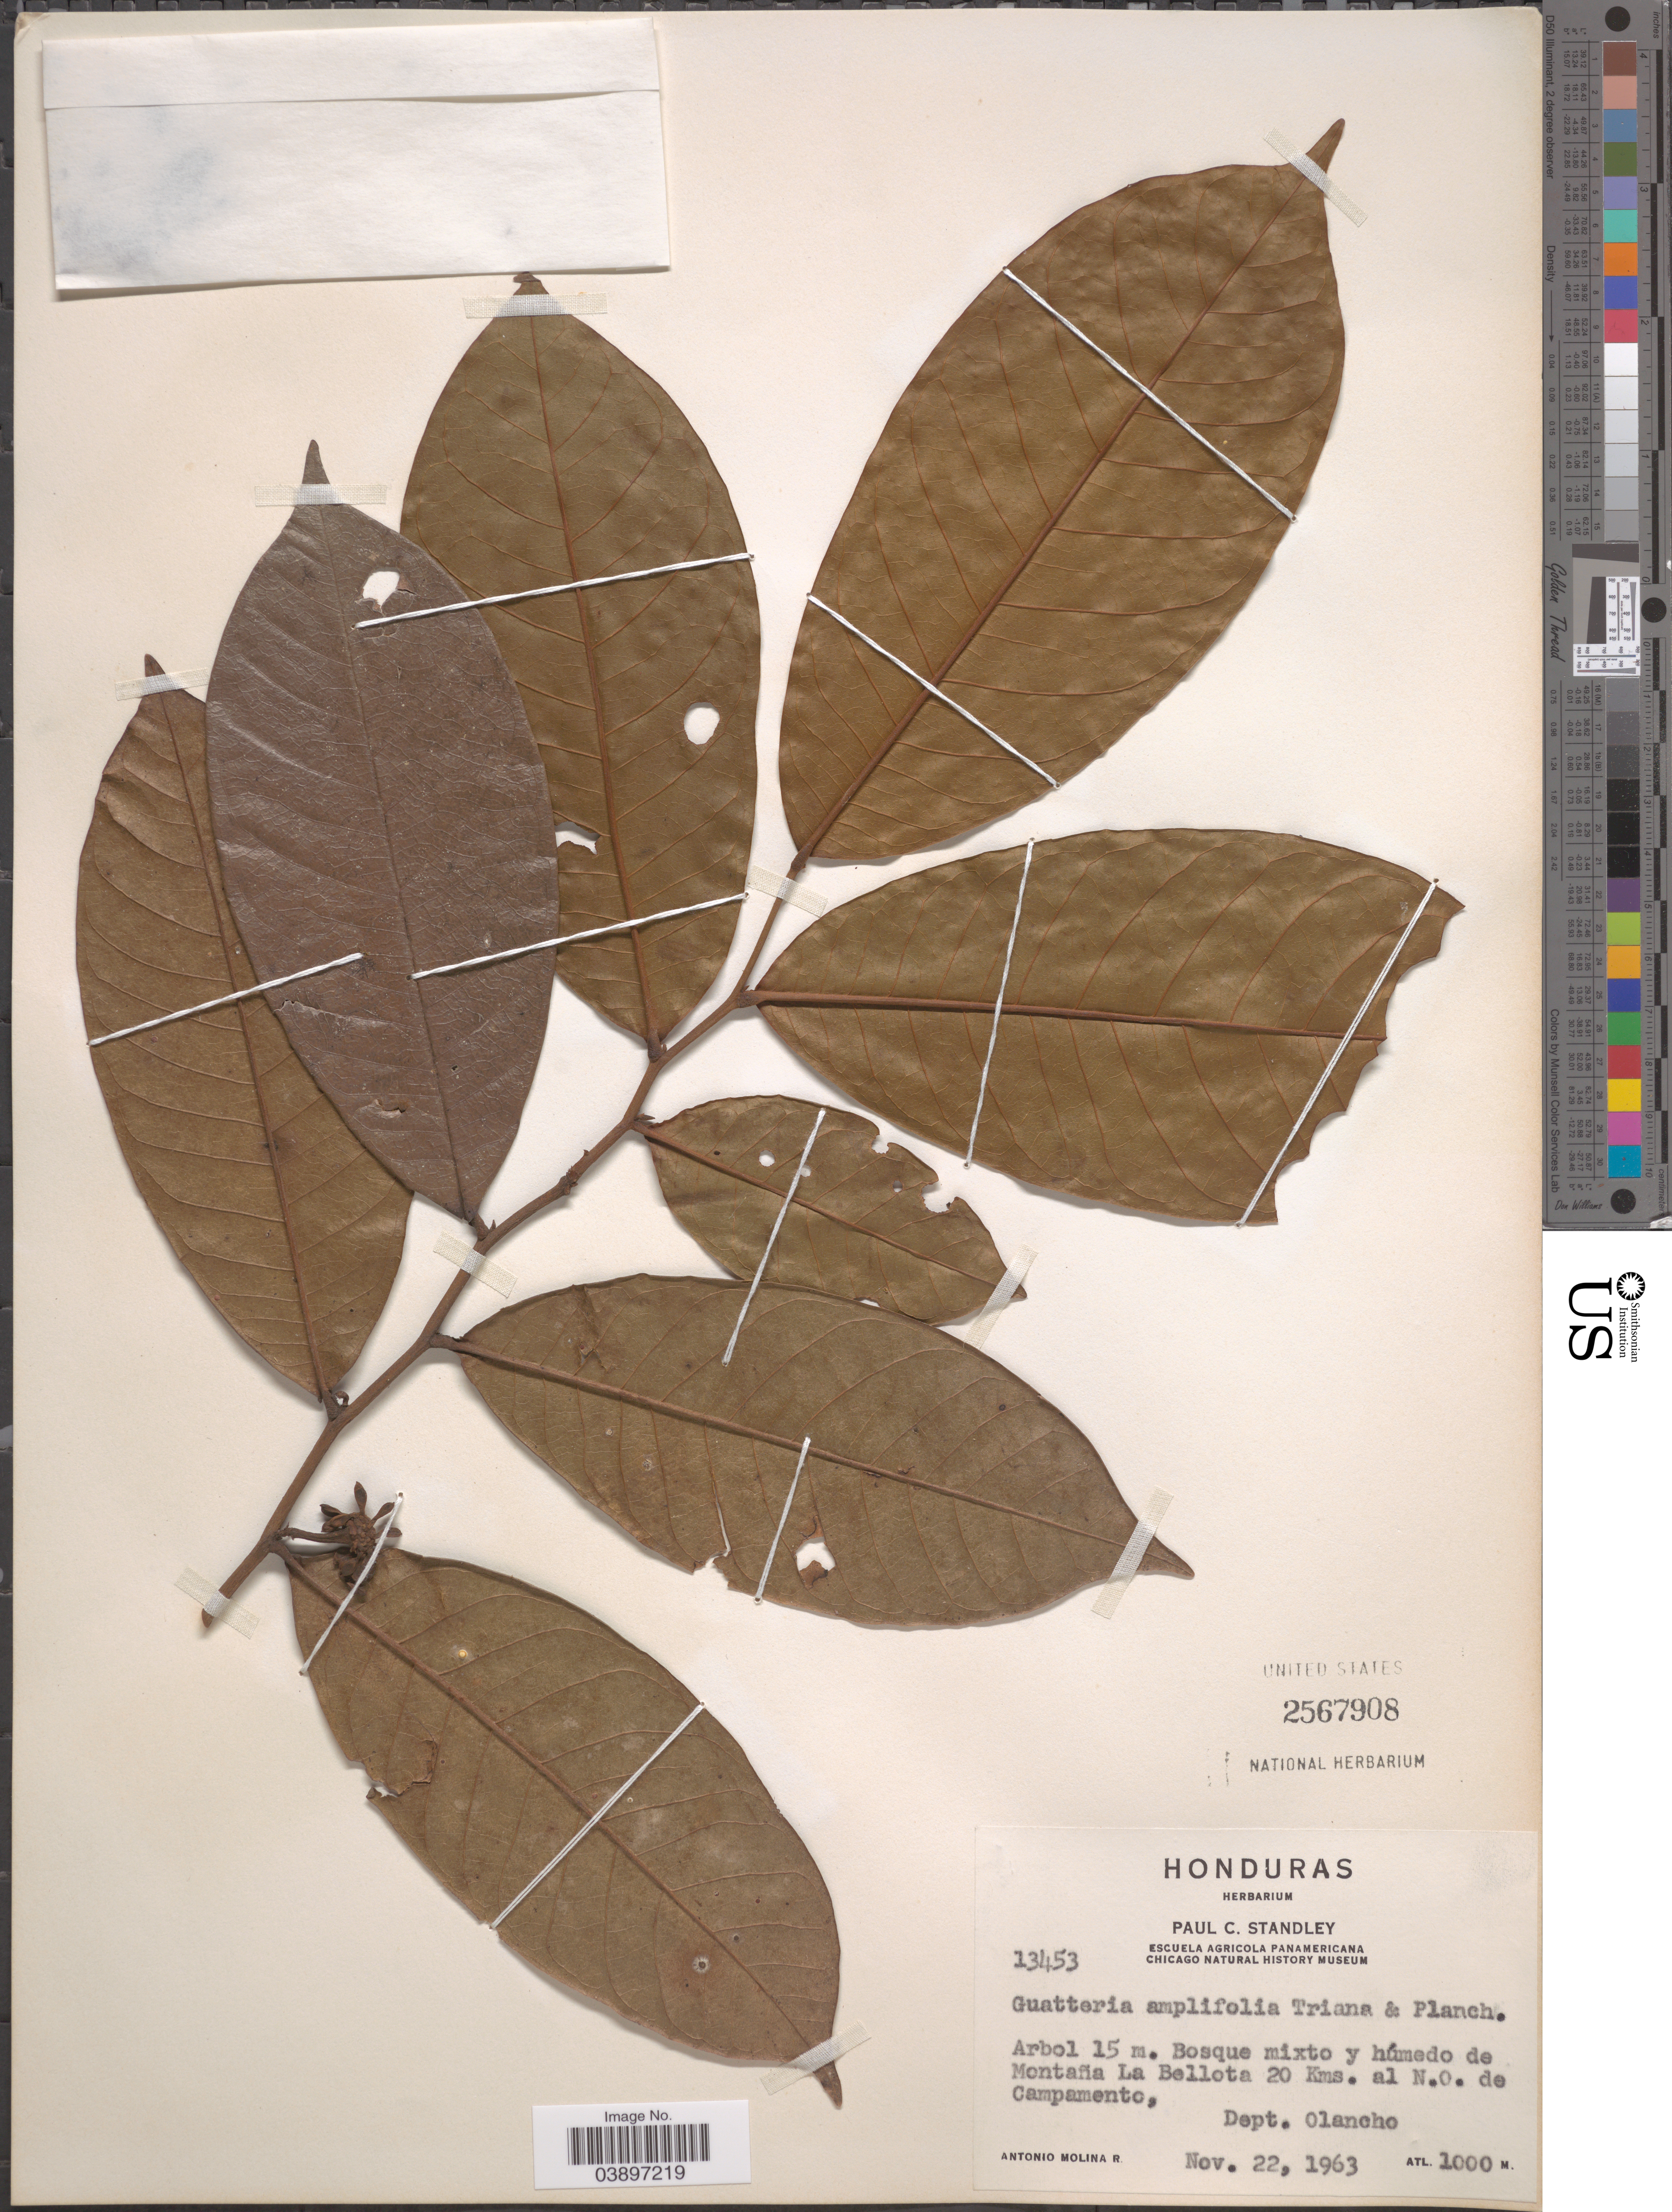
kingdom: Plantae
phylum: Tracheophyta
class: Magnoliopsida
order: Magnoliales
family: Annonaceae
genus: Guatteria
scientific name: Guatteria amplifolia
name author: Triana & Planch.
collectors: A. Molina R.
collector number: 13453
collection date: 1963-11-22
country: Honduras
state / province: Olancho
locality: Montaña La Bellota 20 Kms. al N. O. de Campamento, Dept. Olancho.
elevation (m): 1000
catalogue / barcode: US 2567908